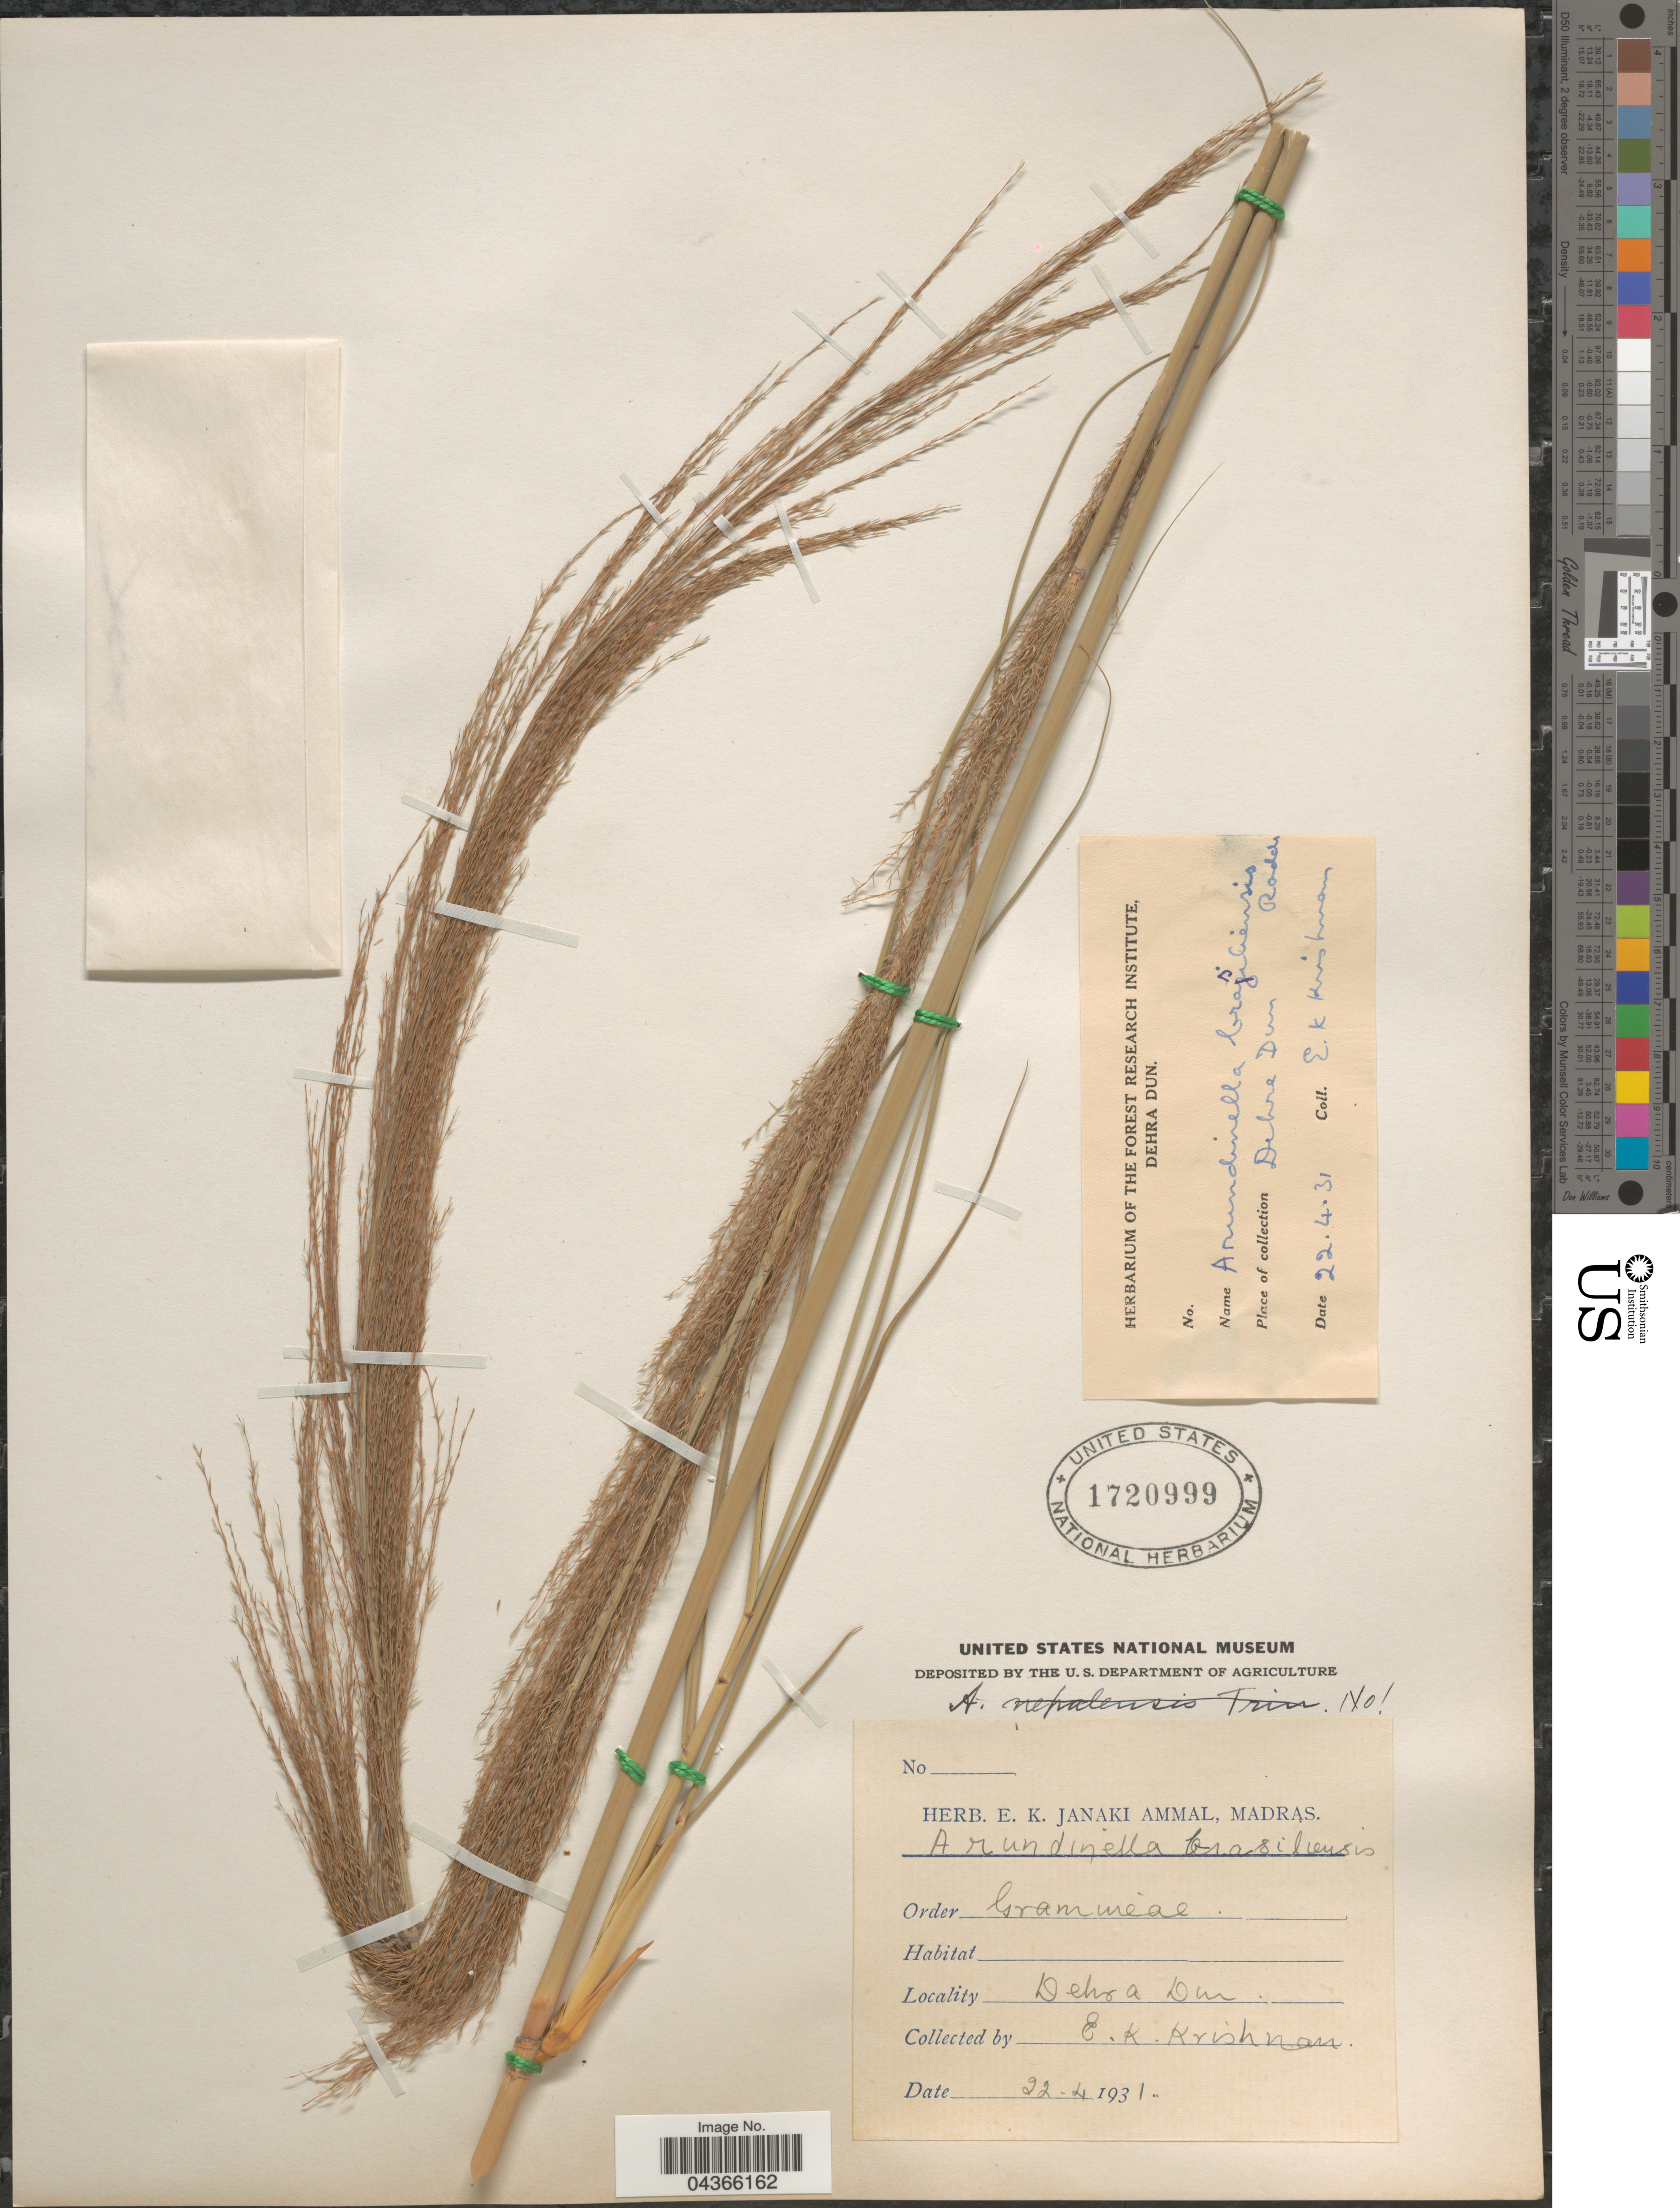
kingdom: Plantae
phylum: Tracheophyta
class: Liliopsida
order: Poales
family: Poaceae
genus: Neyraudia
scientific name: Neyraudia arundinacea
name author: (L.) Henr.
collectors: E. Krishnan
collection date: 1931-04-22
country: India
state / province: Uttarakhand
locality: Dehra Dun.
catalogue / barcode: US 1720999